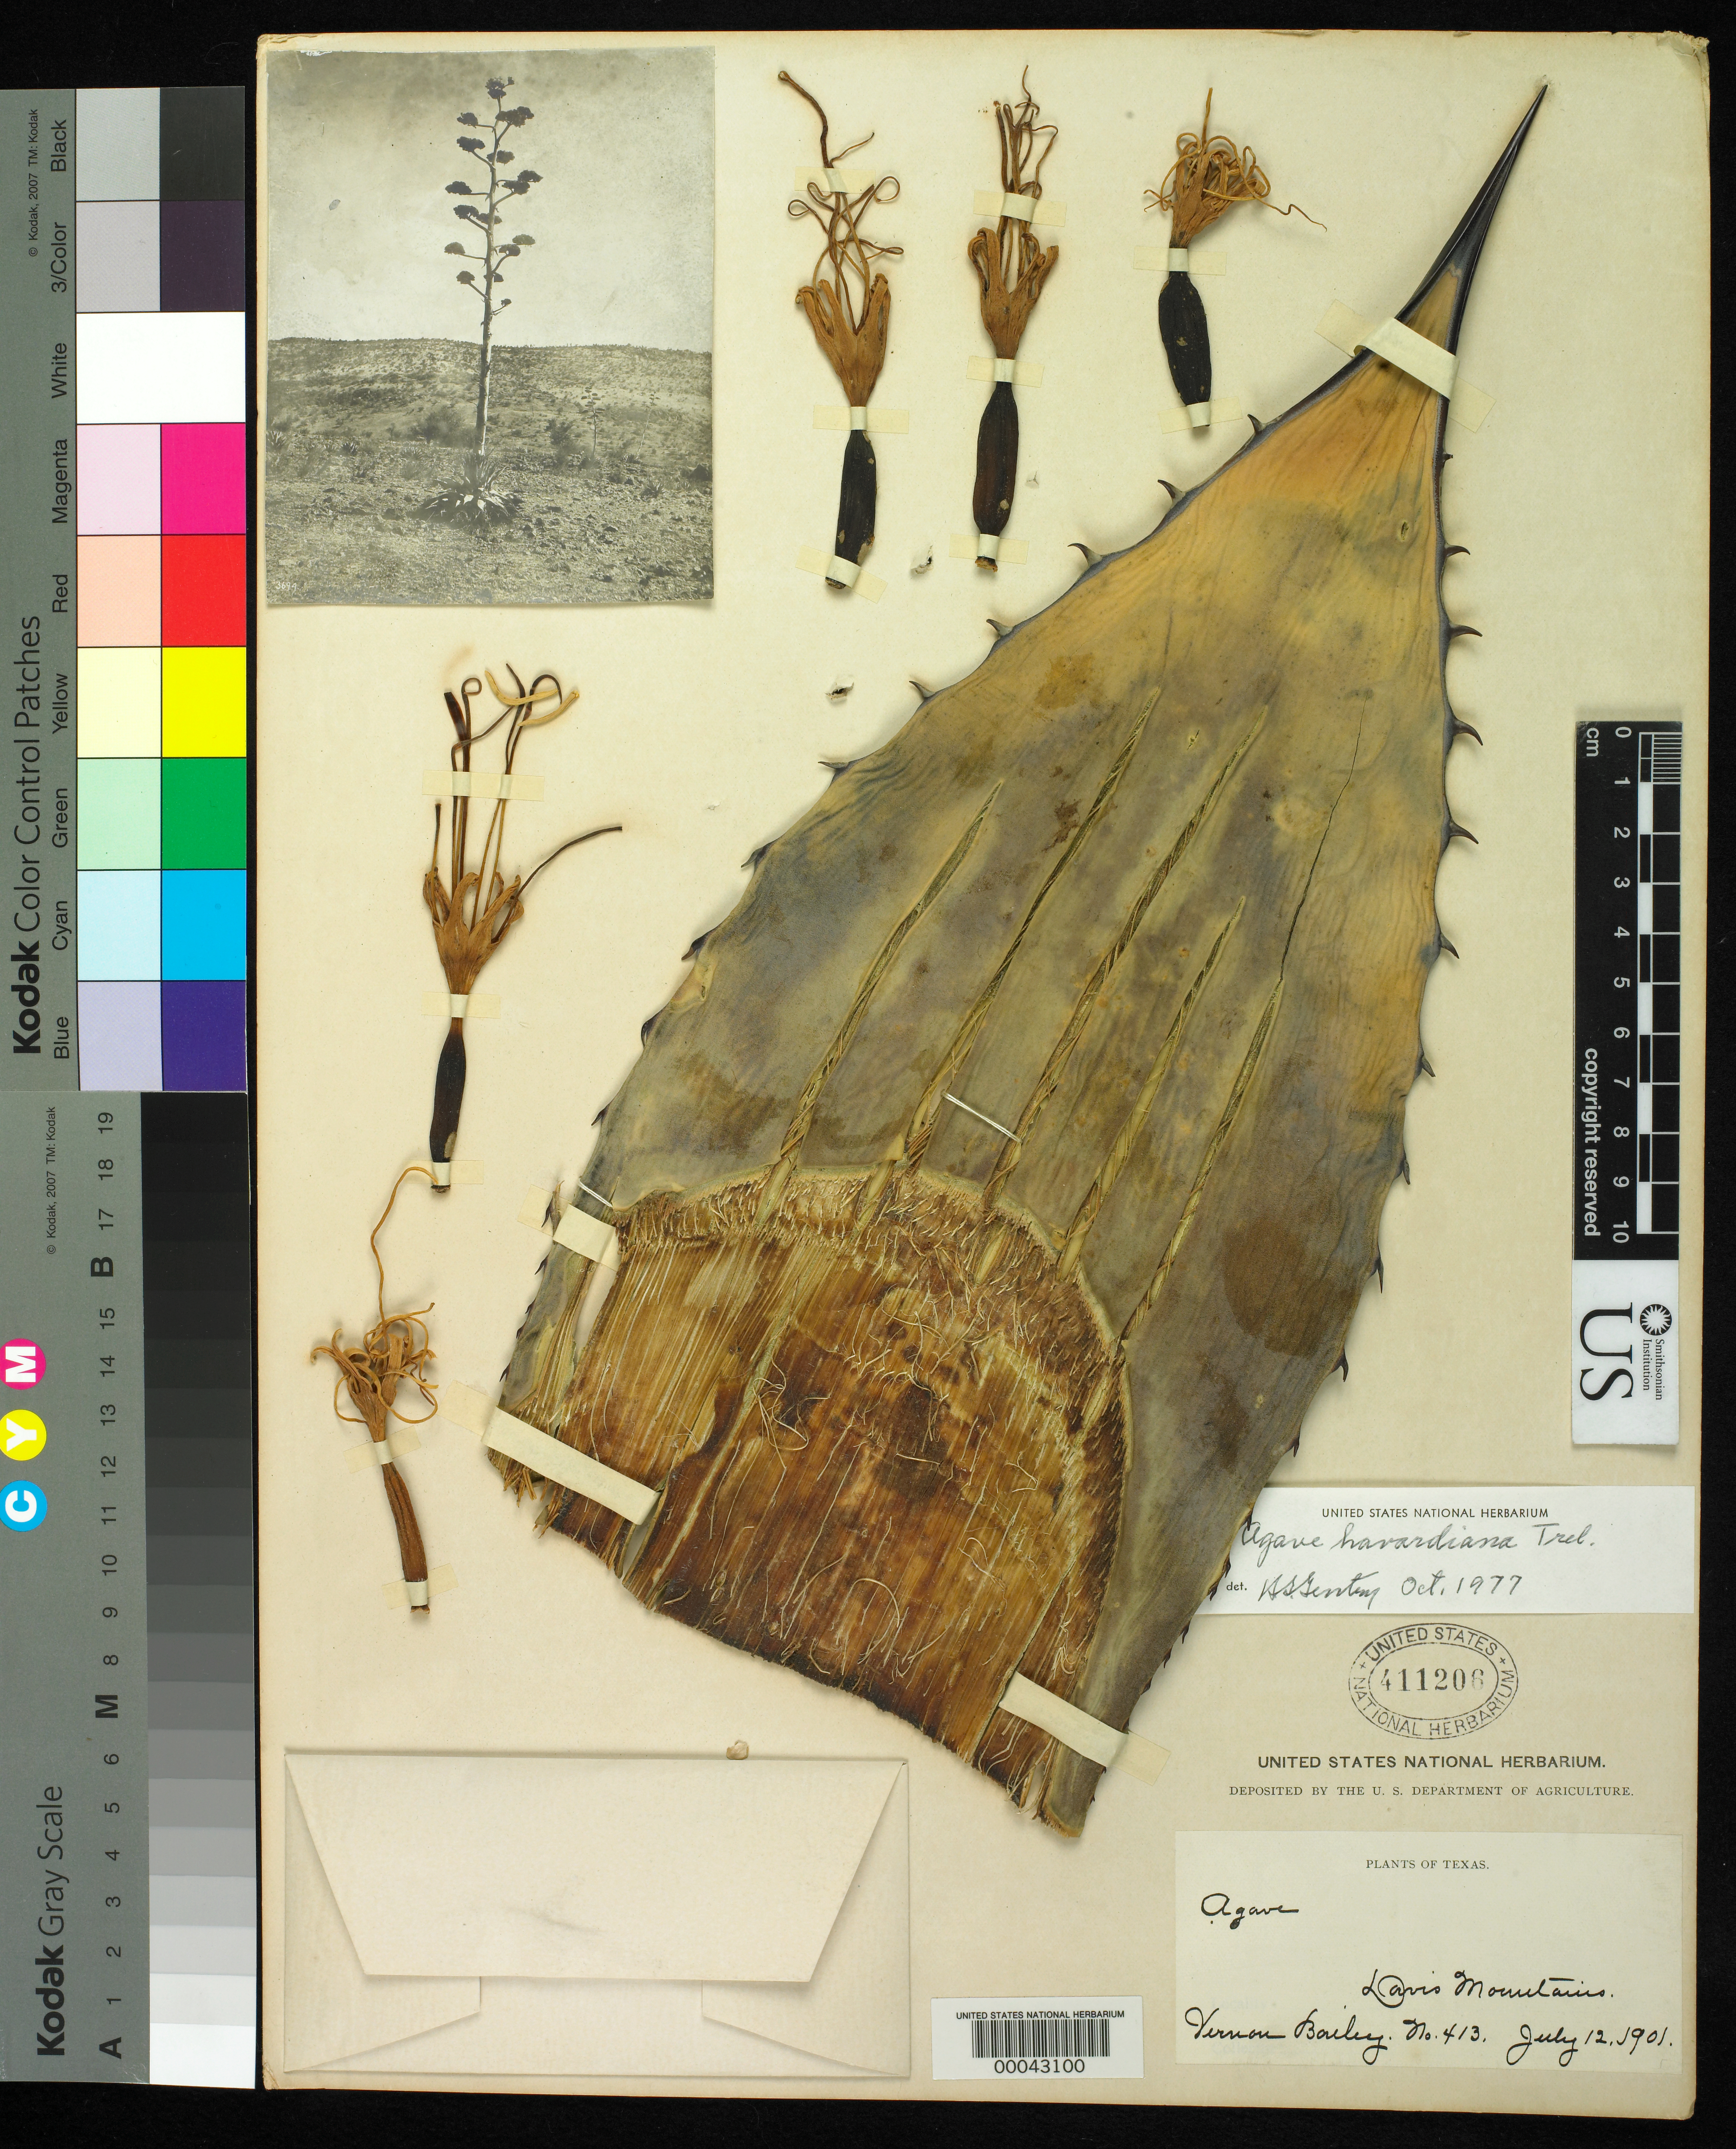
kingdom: Plantae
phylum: Tracheophyta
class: Liliopsida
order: Asparagales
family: Asparagaceae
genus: Agave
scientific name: Agave havardiana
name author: Trel.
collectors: V. O. Bailey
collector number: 413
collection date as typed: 12 Jul 1901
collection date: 1901-07-12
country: United States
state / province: Texas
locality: Davis mountains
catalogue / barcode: US 411206